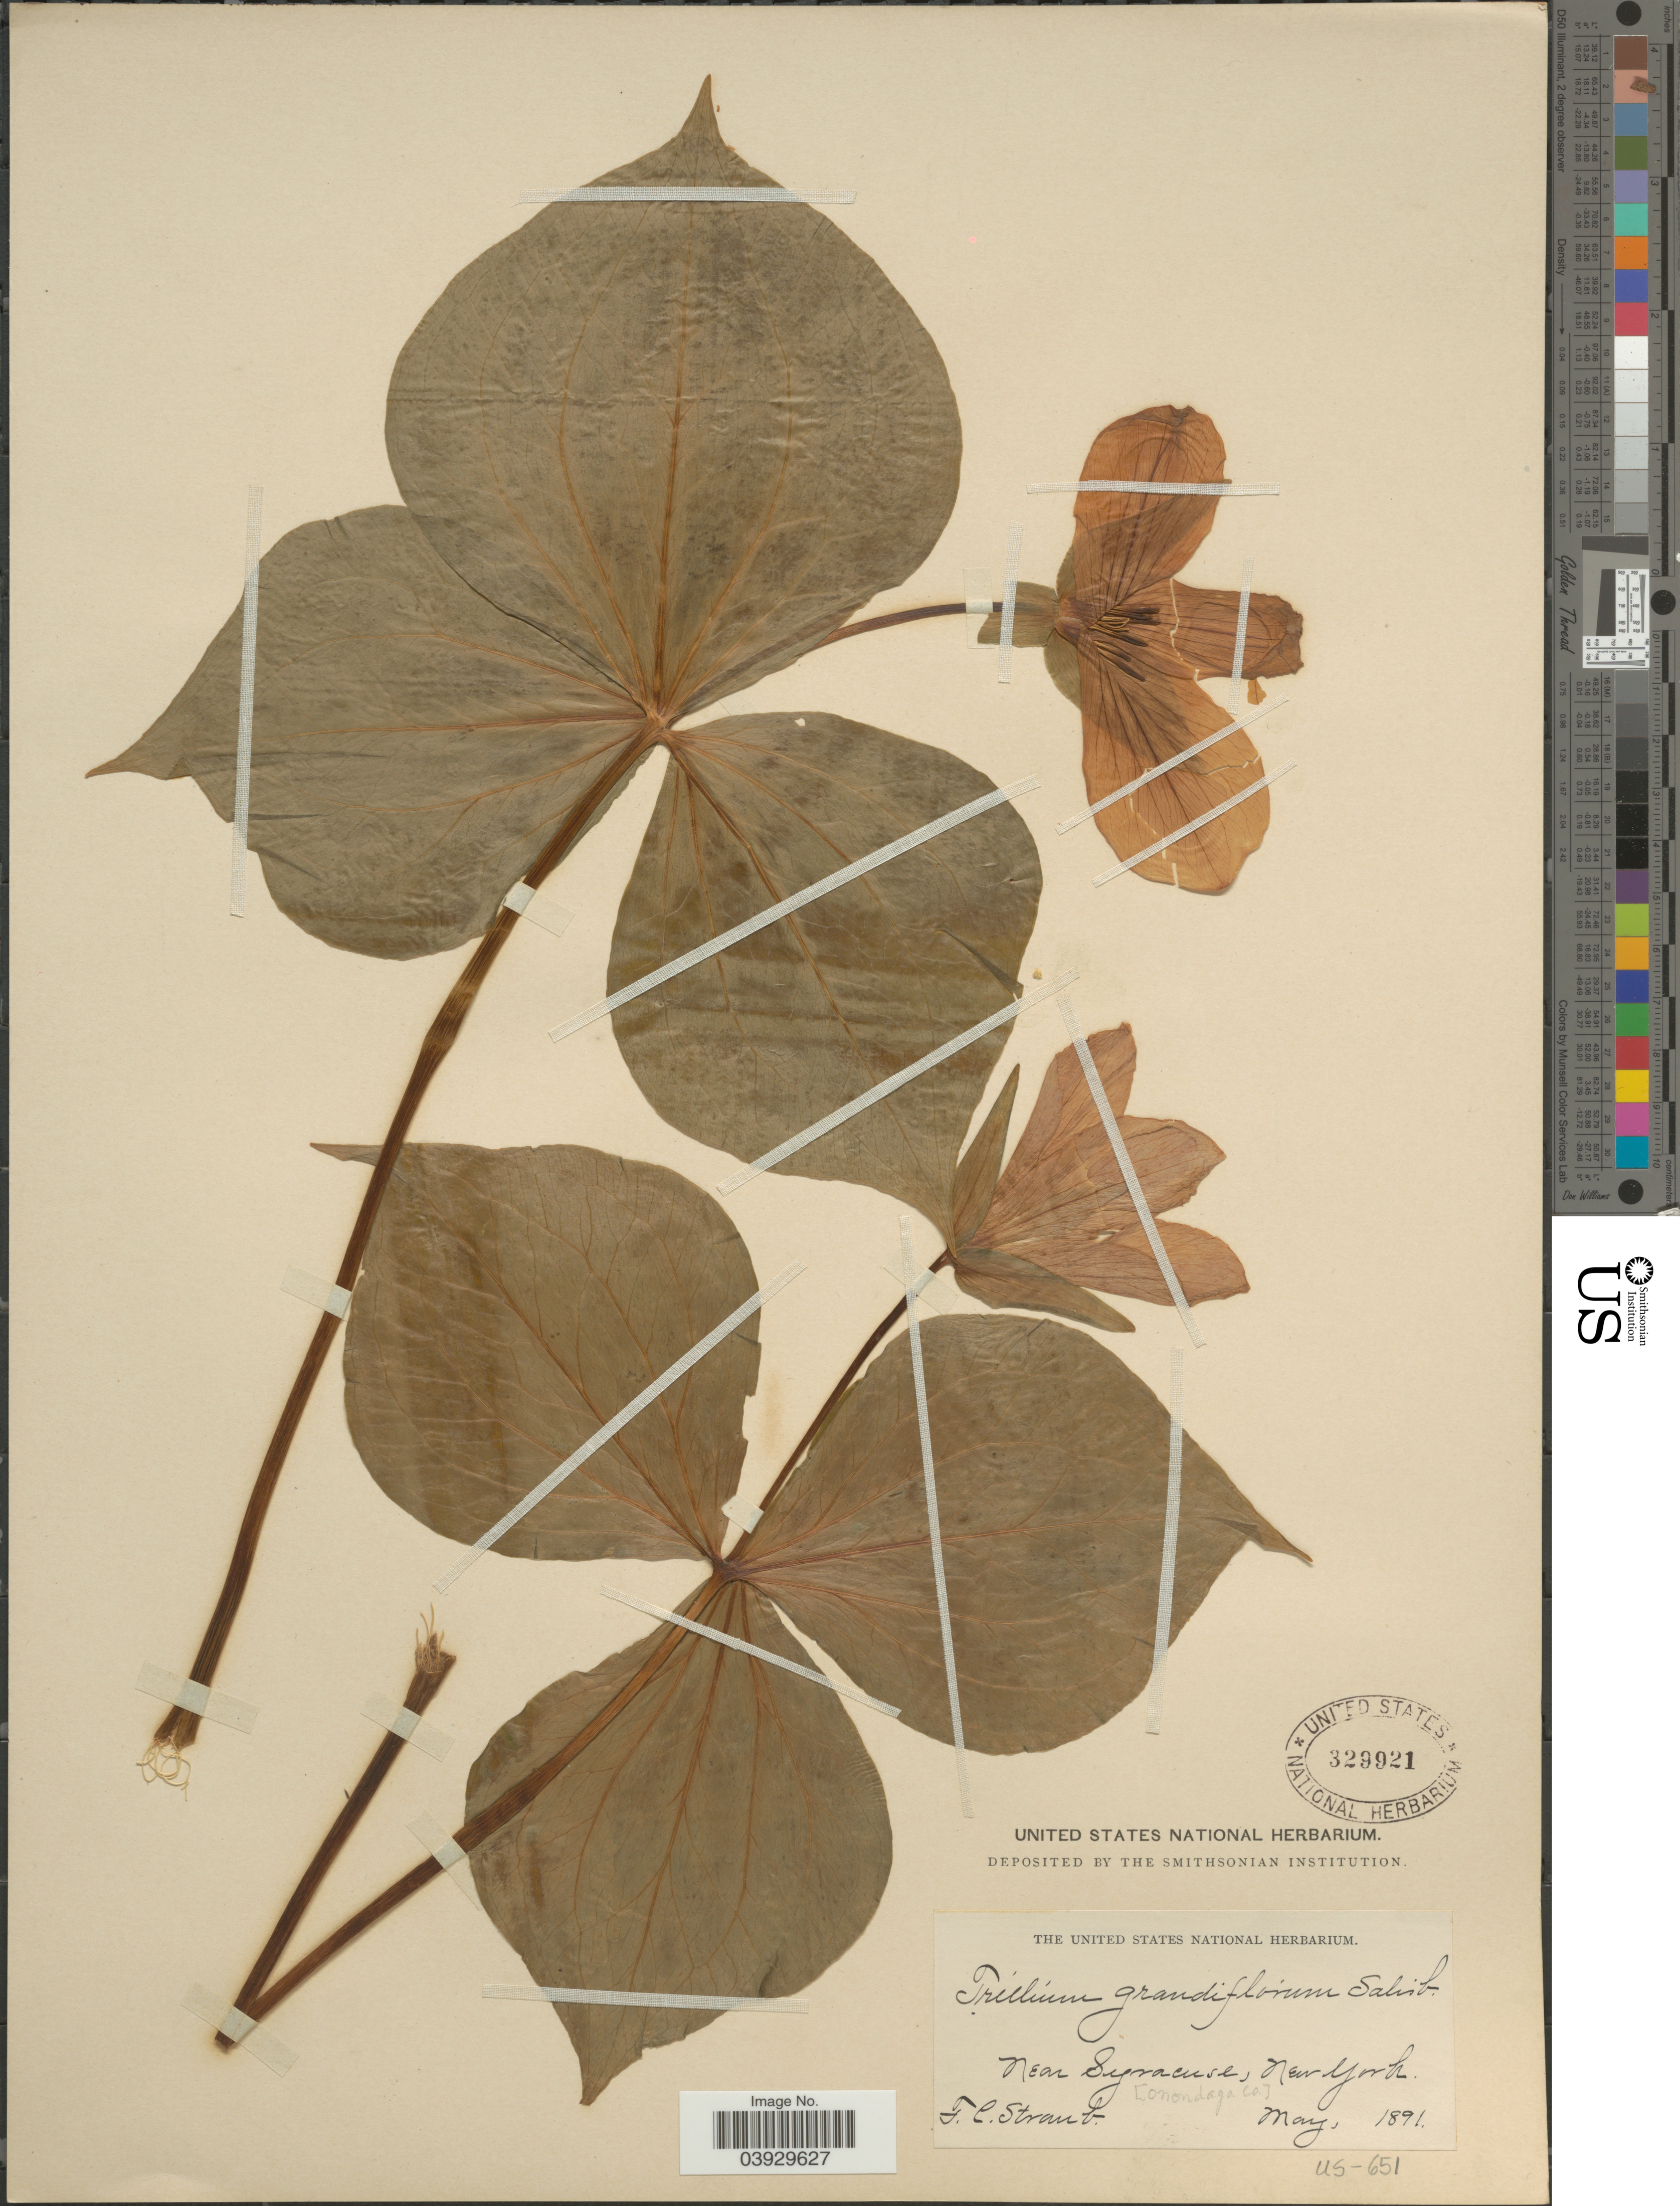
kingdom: Plantae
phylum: Tracheophyta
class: Liliopsida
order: Liliales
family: Melanthiaceae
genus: Trillium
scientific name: Trillium grandiflorum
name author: (Michx.) Salisb.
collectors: F. Straub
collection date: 1891-05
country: United States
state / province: New York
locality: Near Syracuse. [Onondaga Co.].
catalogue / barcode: US 329921